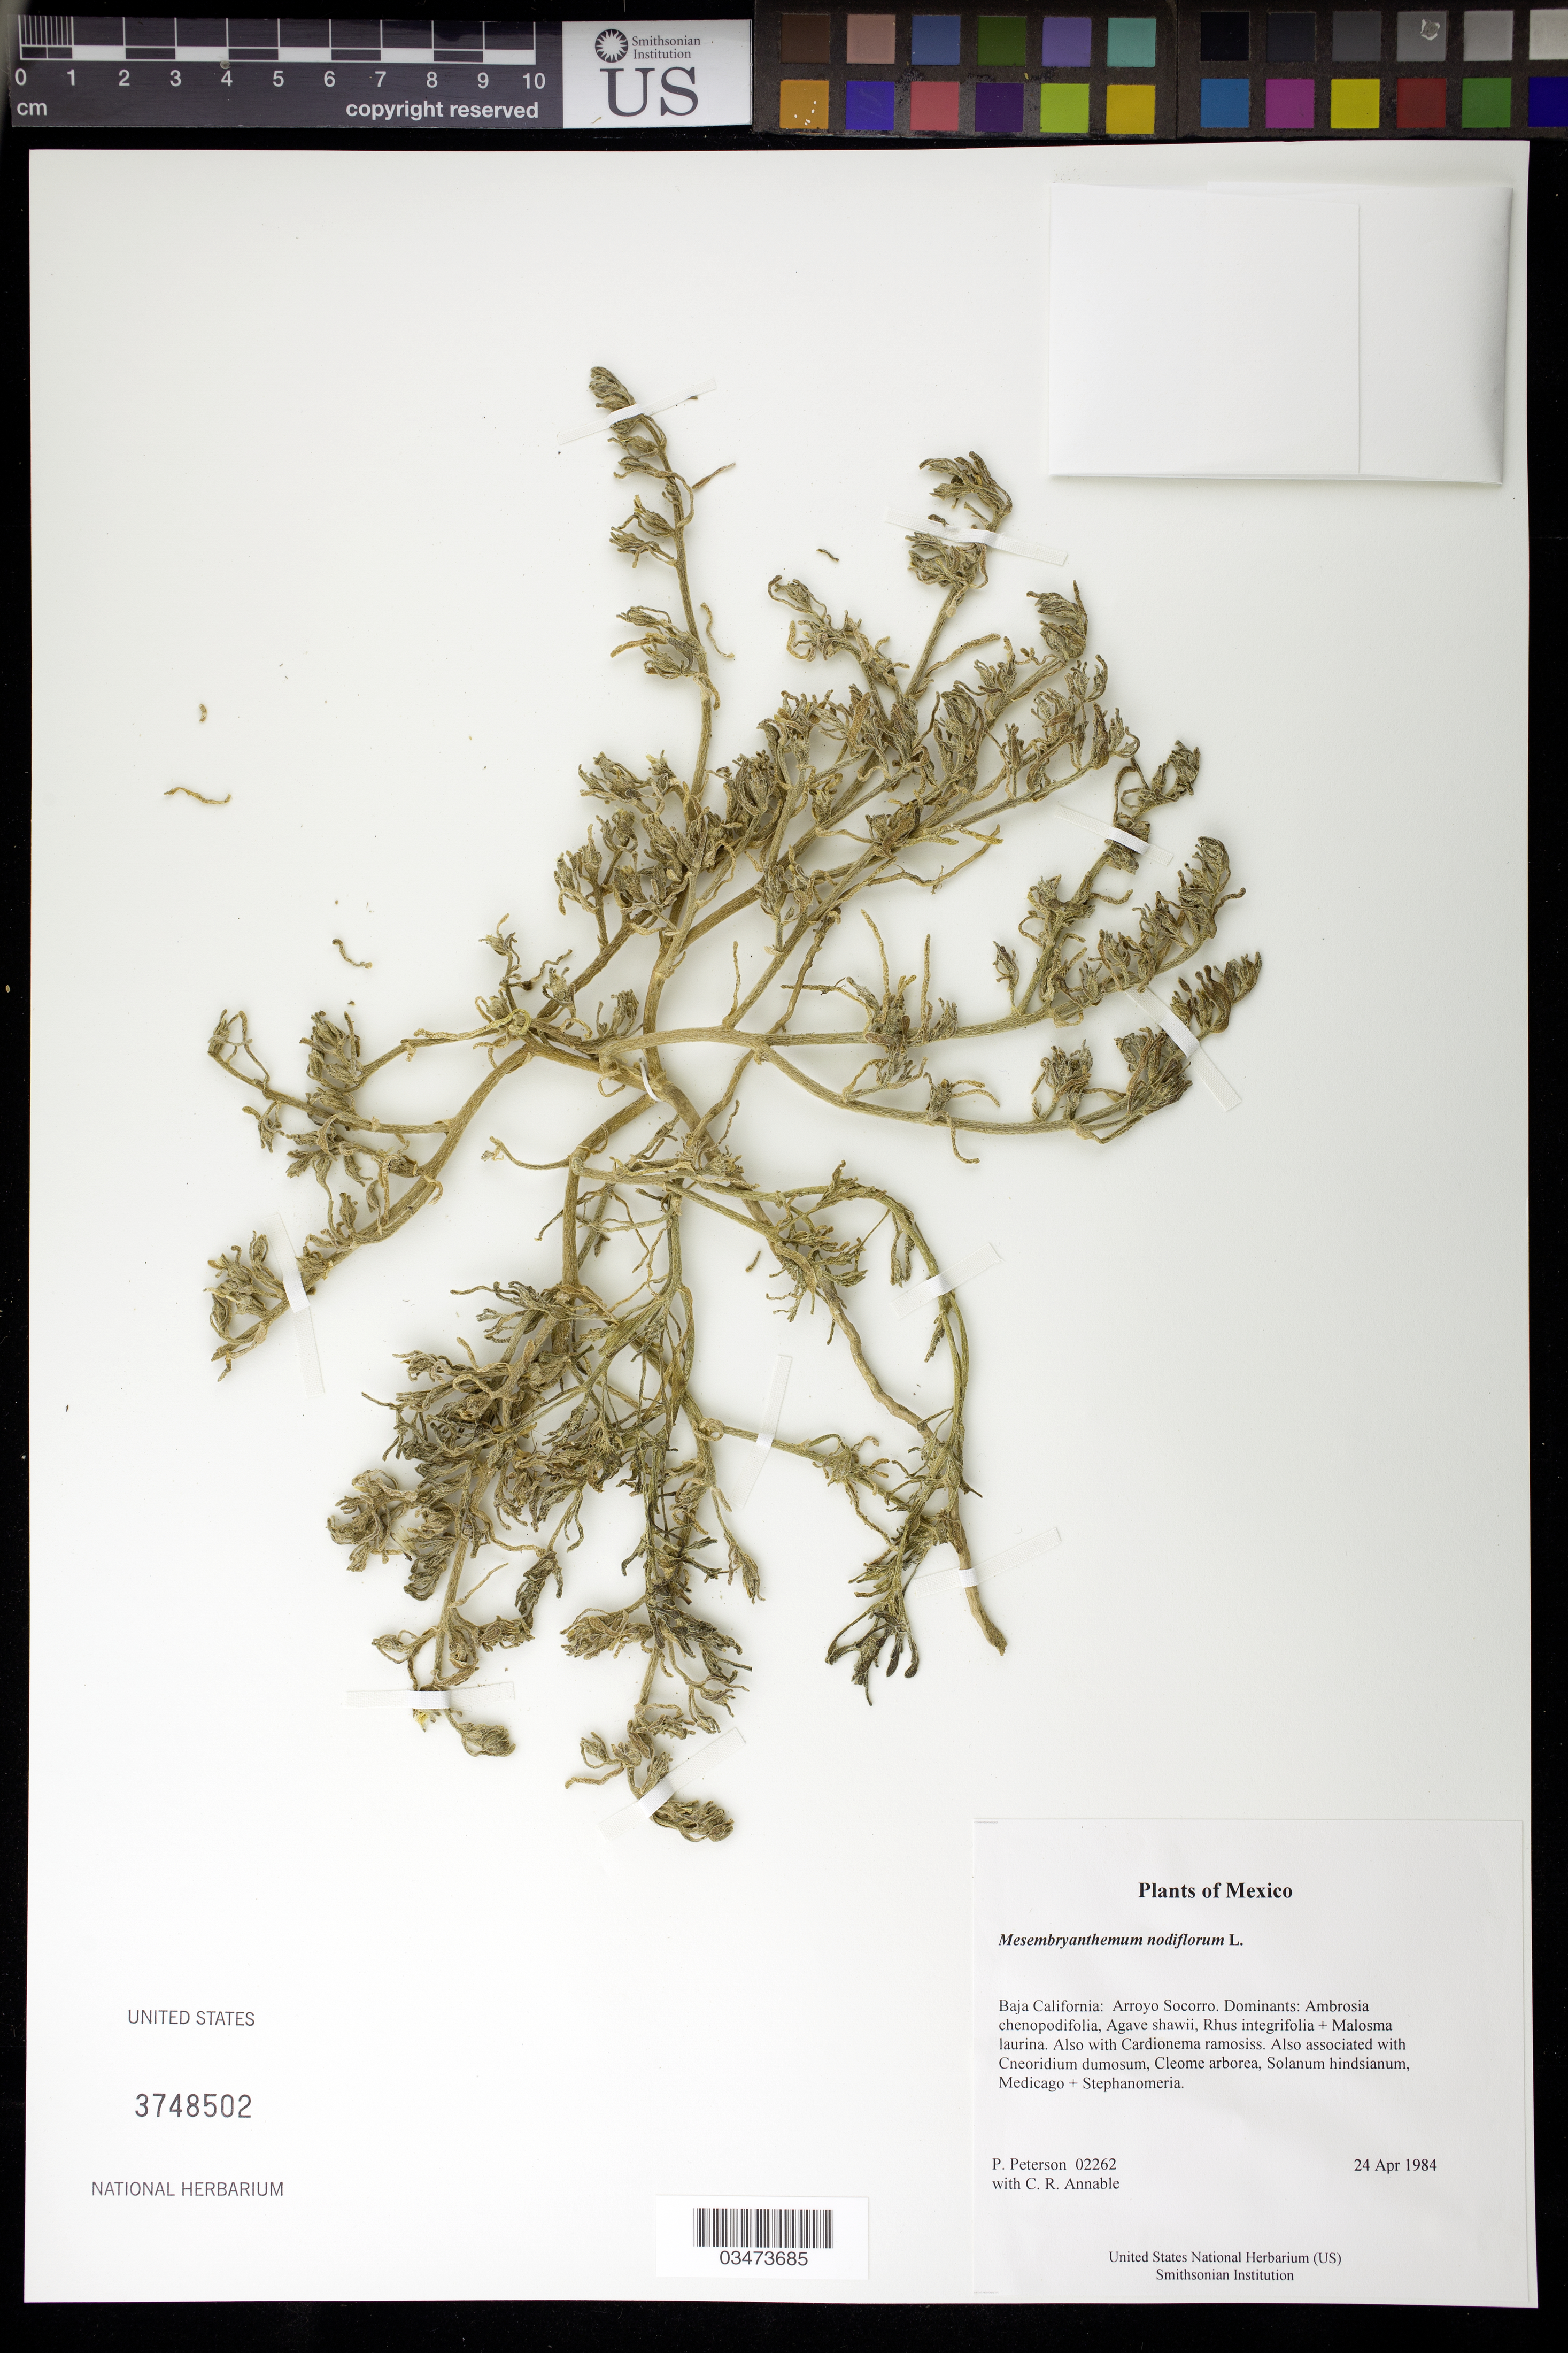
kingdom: Plantae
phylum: Tracheophyta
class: Magnoliopsida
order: Caryophyllales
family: Aizoaceae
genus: Mesembryanthemum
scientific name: Mesembryanthemum nodiflorum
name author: L.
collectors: P. M. Peterson & C. R. Annable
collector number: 02262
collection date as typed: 24 Apr 1984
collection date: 1984-04-24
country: Mexico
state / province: Baja California Norte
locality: Arroyo Socorro.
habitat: Dominants: Ambrosia chenopodifolia, Agave shawii, Rhus integrifolia + Malosma laurina. Also with Cardionema ramosiss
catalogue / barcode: US 3748502